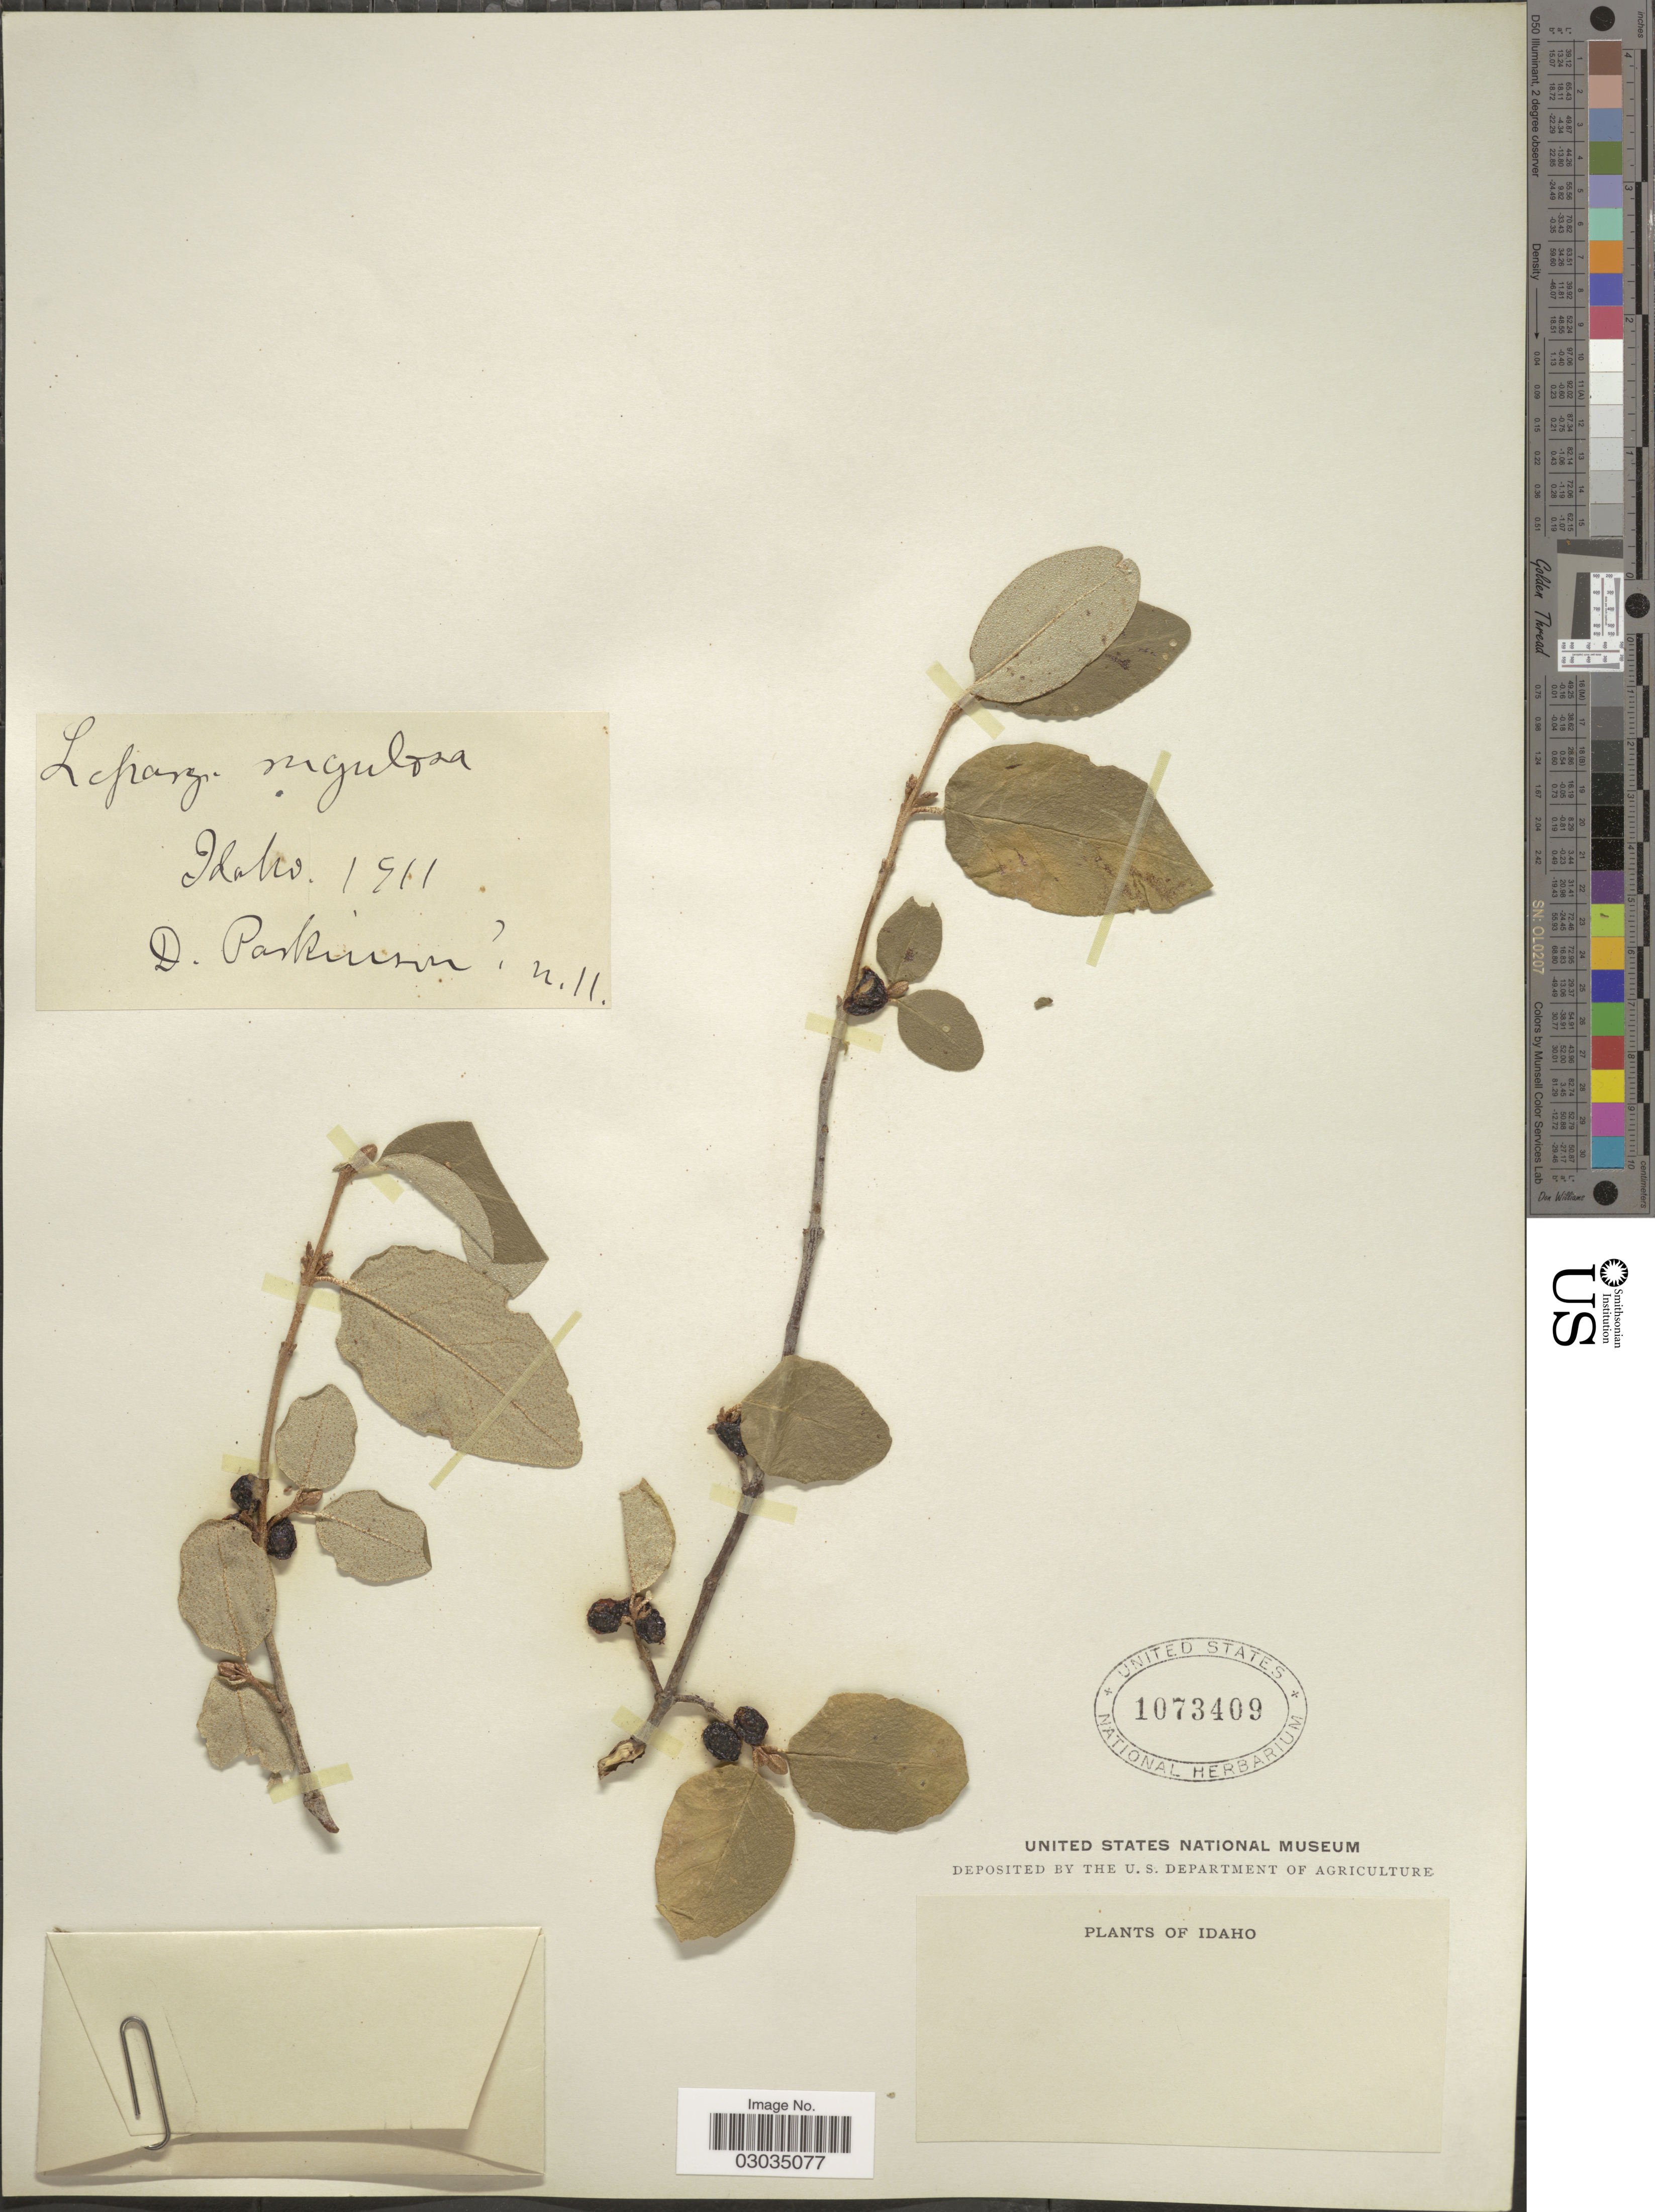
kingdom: Plantae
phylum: Tracheophyta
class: Magnoliopsida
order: Rosales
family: Elaeagnaceae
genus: Shepherdia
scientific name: Shepherdia canadensis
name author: (L.) Nutt.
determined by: Strong, M. T., (US), Smithsonian Institution - National Museum of Natural History (UNITED STATES)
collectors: D. Parkinson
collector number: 11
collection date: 1911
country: United States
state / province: Idaho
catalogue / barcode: US 1073409